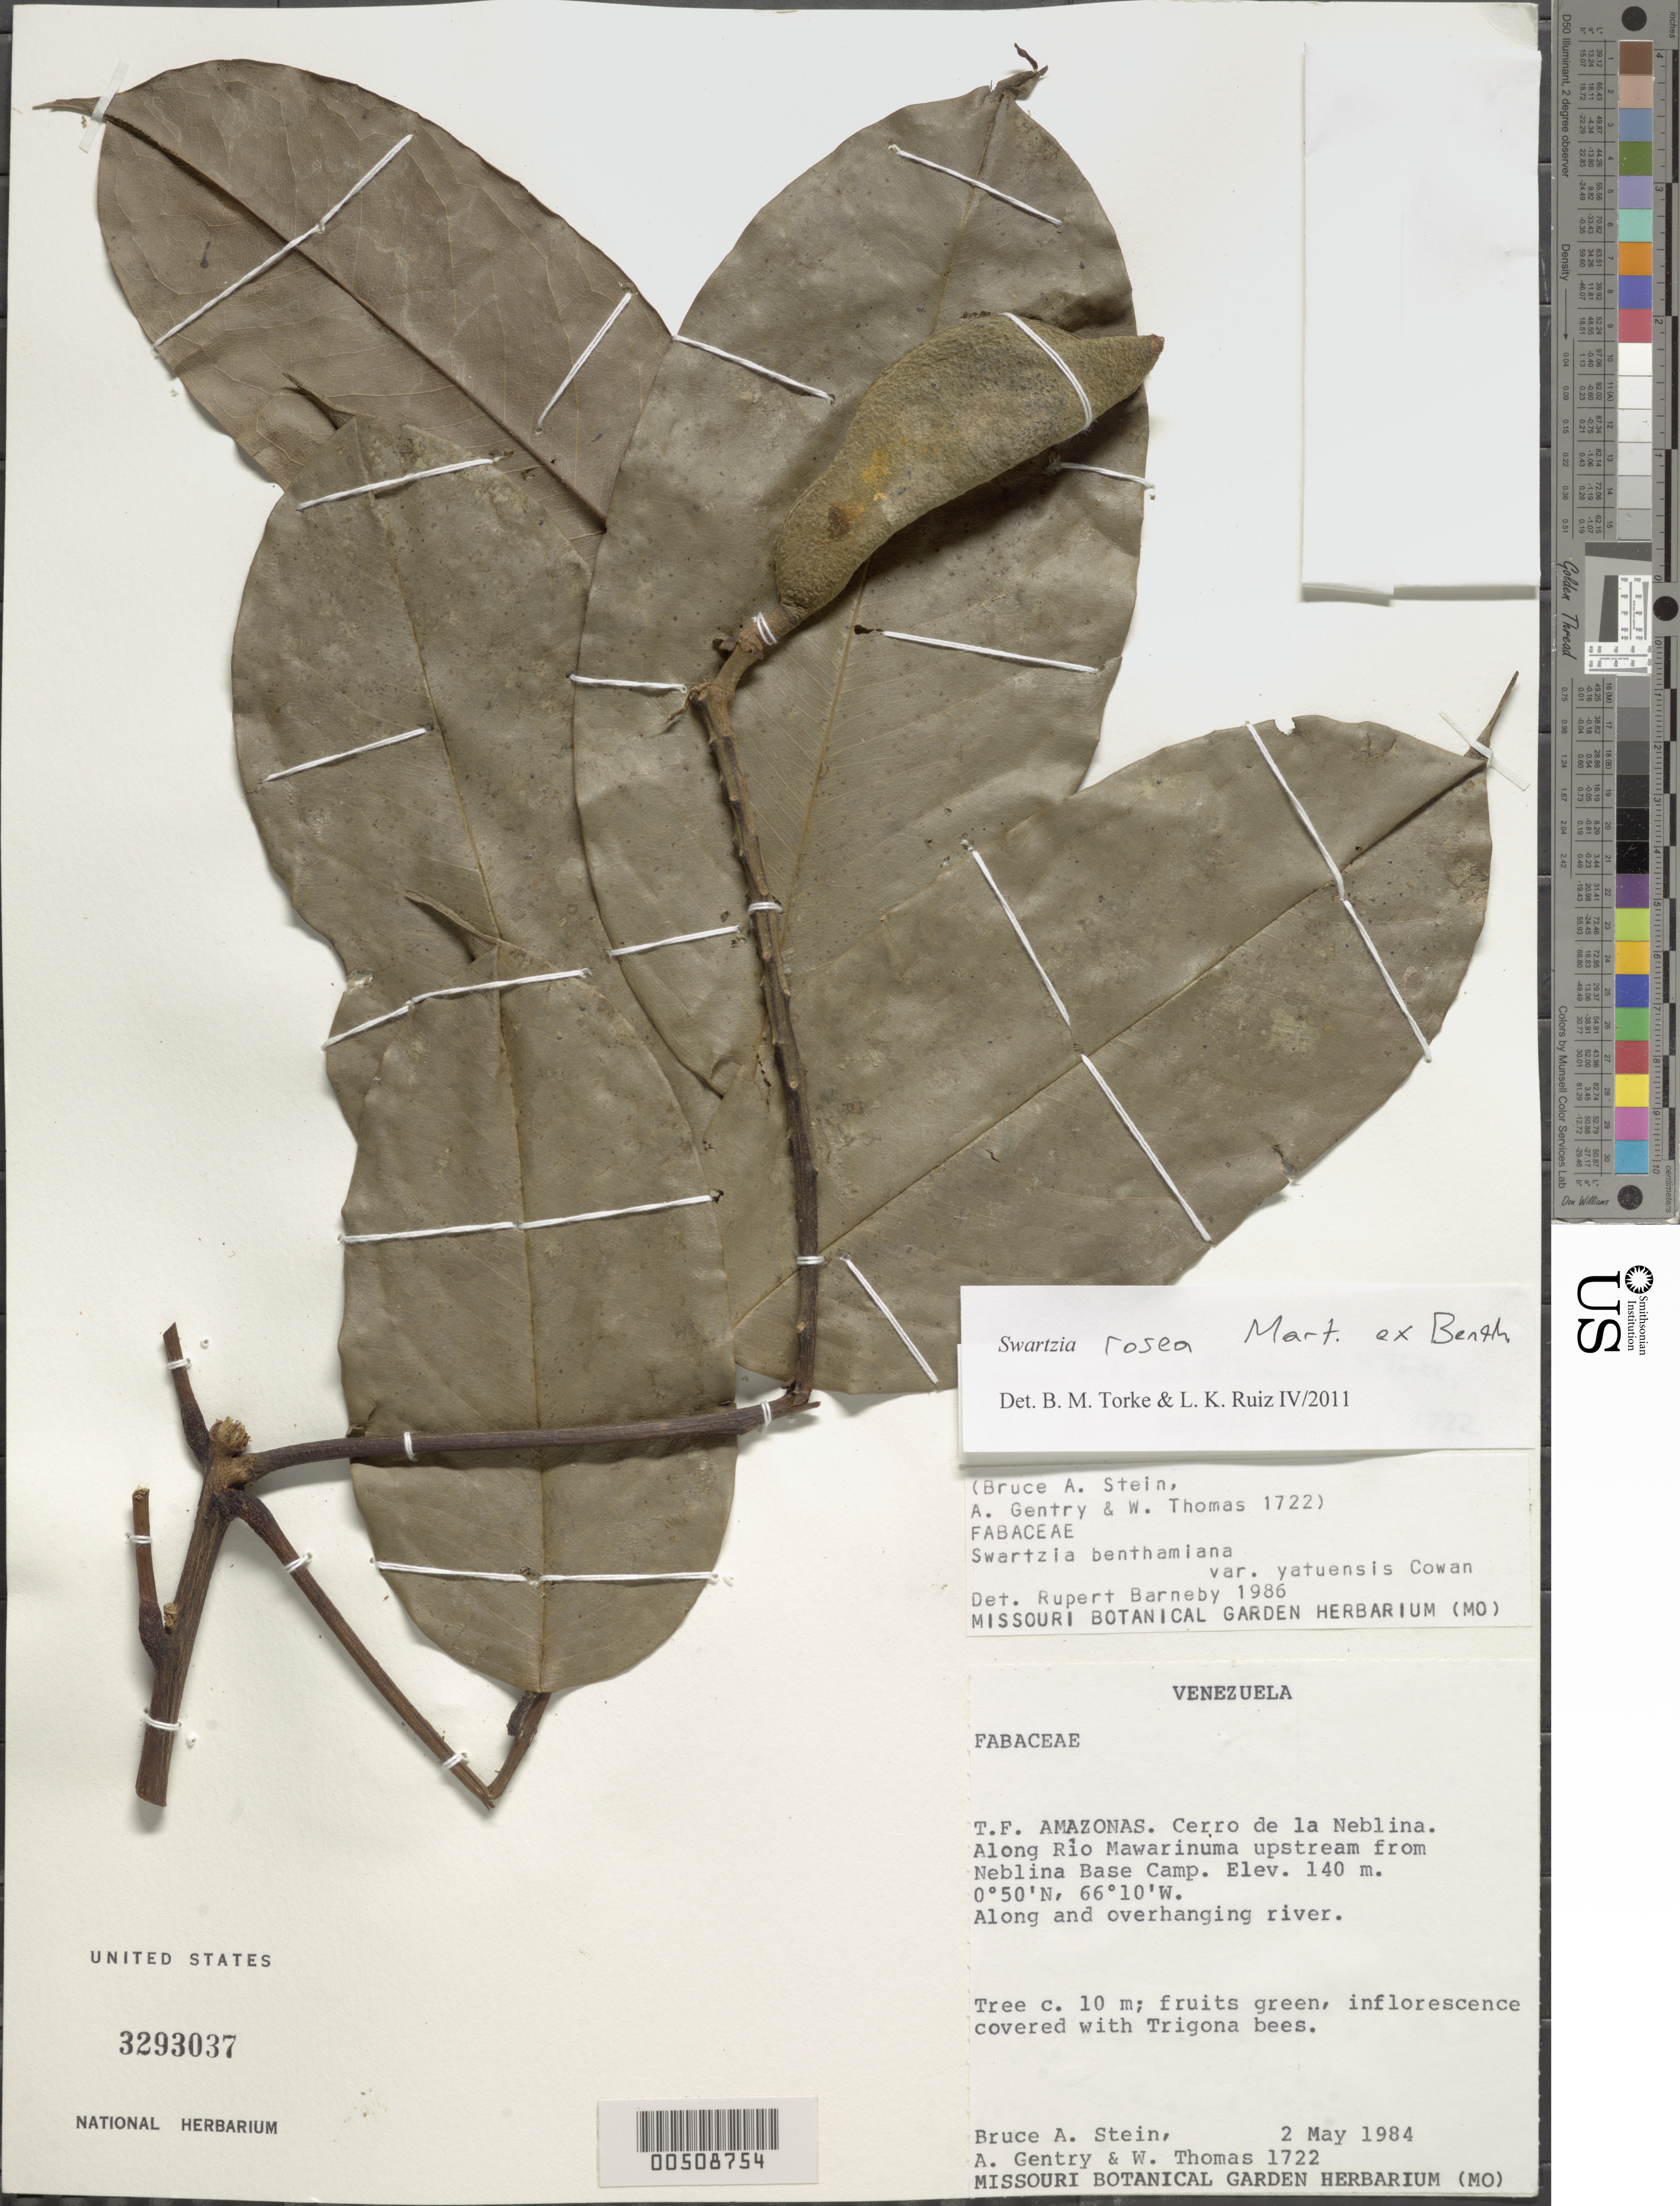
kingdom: Plantae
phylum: Tracheophyta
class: Magnoliopsida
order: Fabales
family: Fabaceae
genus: Swartzia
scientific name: Swartzia rosea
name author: Benth.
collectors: B. A. Stein, A. H. Gentry & W. Thomas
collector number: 1722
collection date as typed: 02 May 1984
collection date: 1984-05-02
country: Venezuela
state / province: Amazonas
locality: Cerro de la neblina, along rio mawarinuma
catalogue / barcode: US 3293037